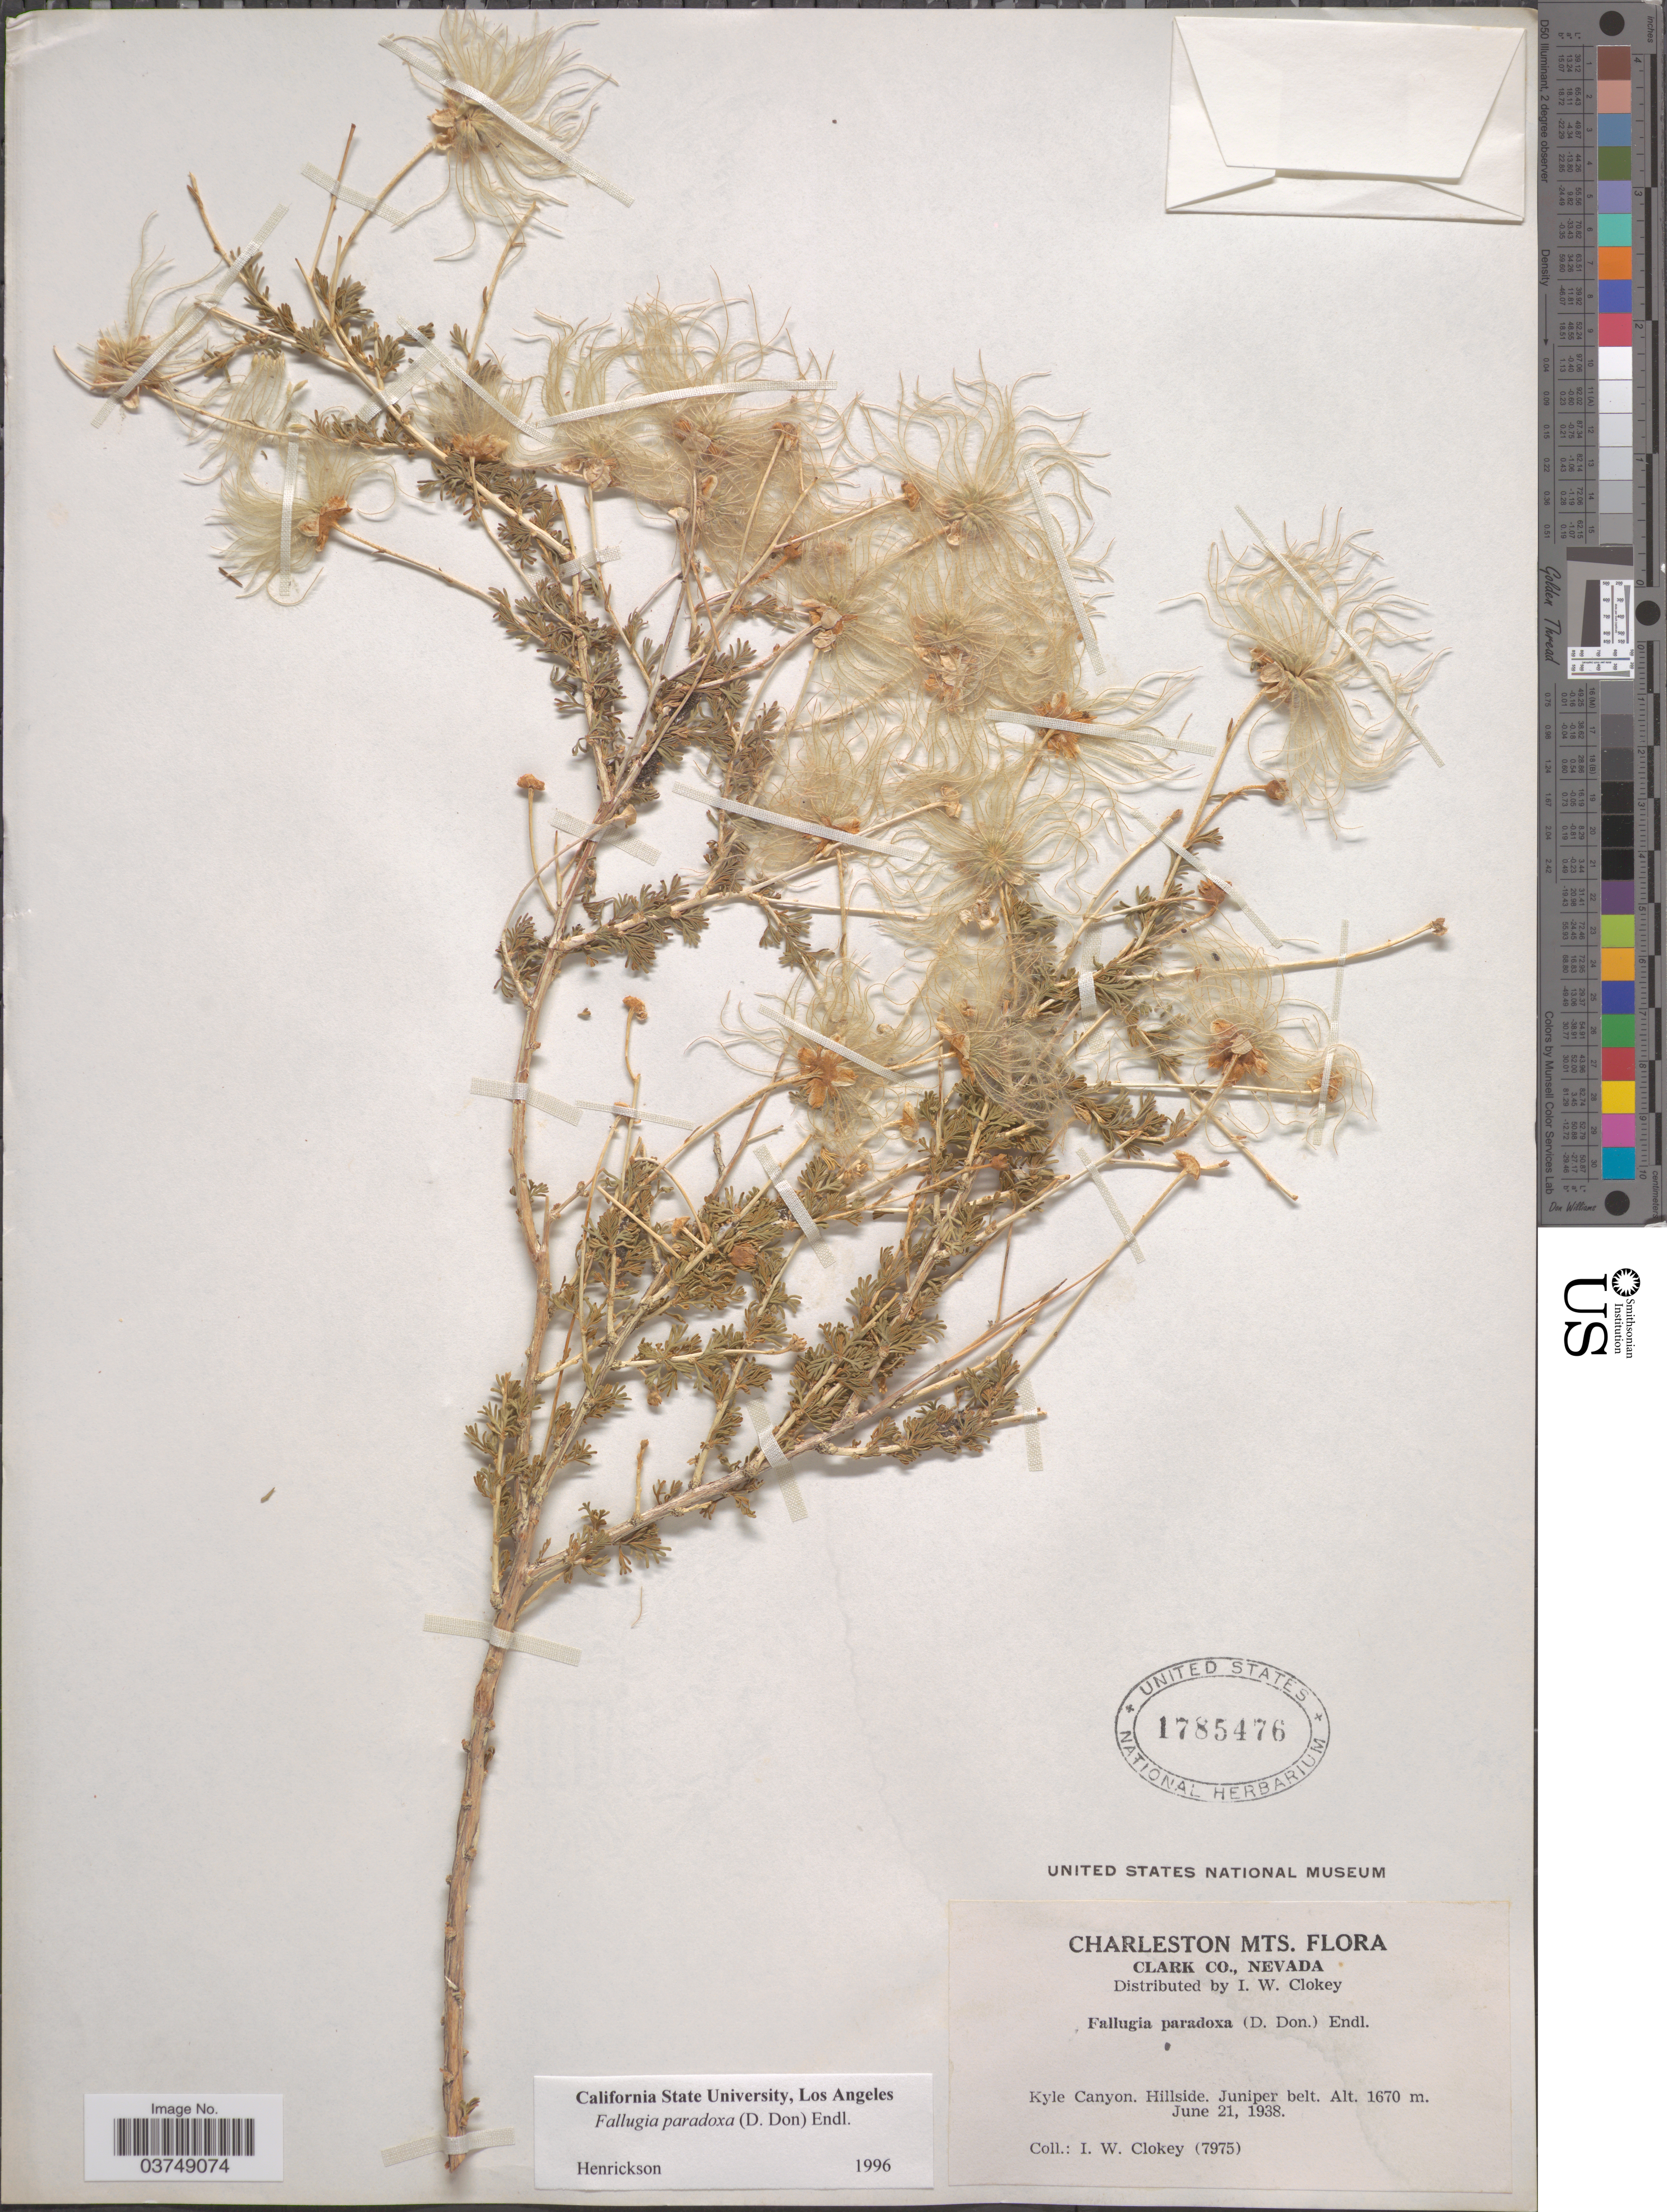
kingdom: Plantae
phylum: Tracheophyta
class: Magnoliopsida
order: Rosales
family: Rosaceae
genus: Fallugia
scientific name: Fallugia paradoxa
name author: (D. Don ex Tilloch & T. Taylor) Endl. ex Torr.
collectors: I. W. Clokey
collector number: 7975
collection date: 1938-06-21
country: United States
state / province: Nevada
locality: Charleston Mts. Clark Co. Kyle Canyon. Hillside. Juniper belt.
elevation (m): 1670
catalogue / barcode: US 1785476